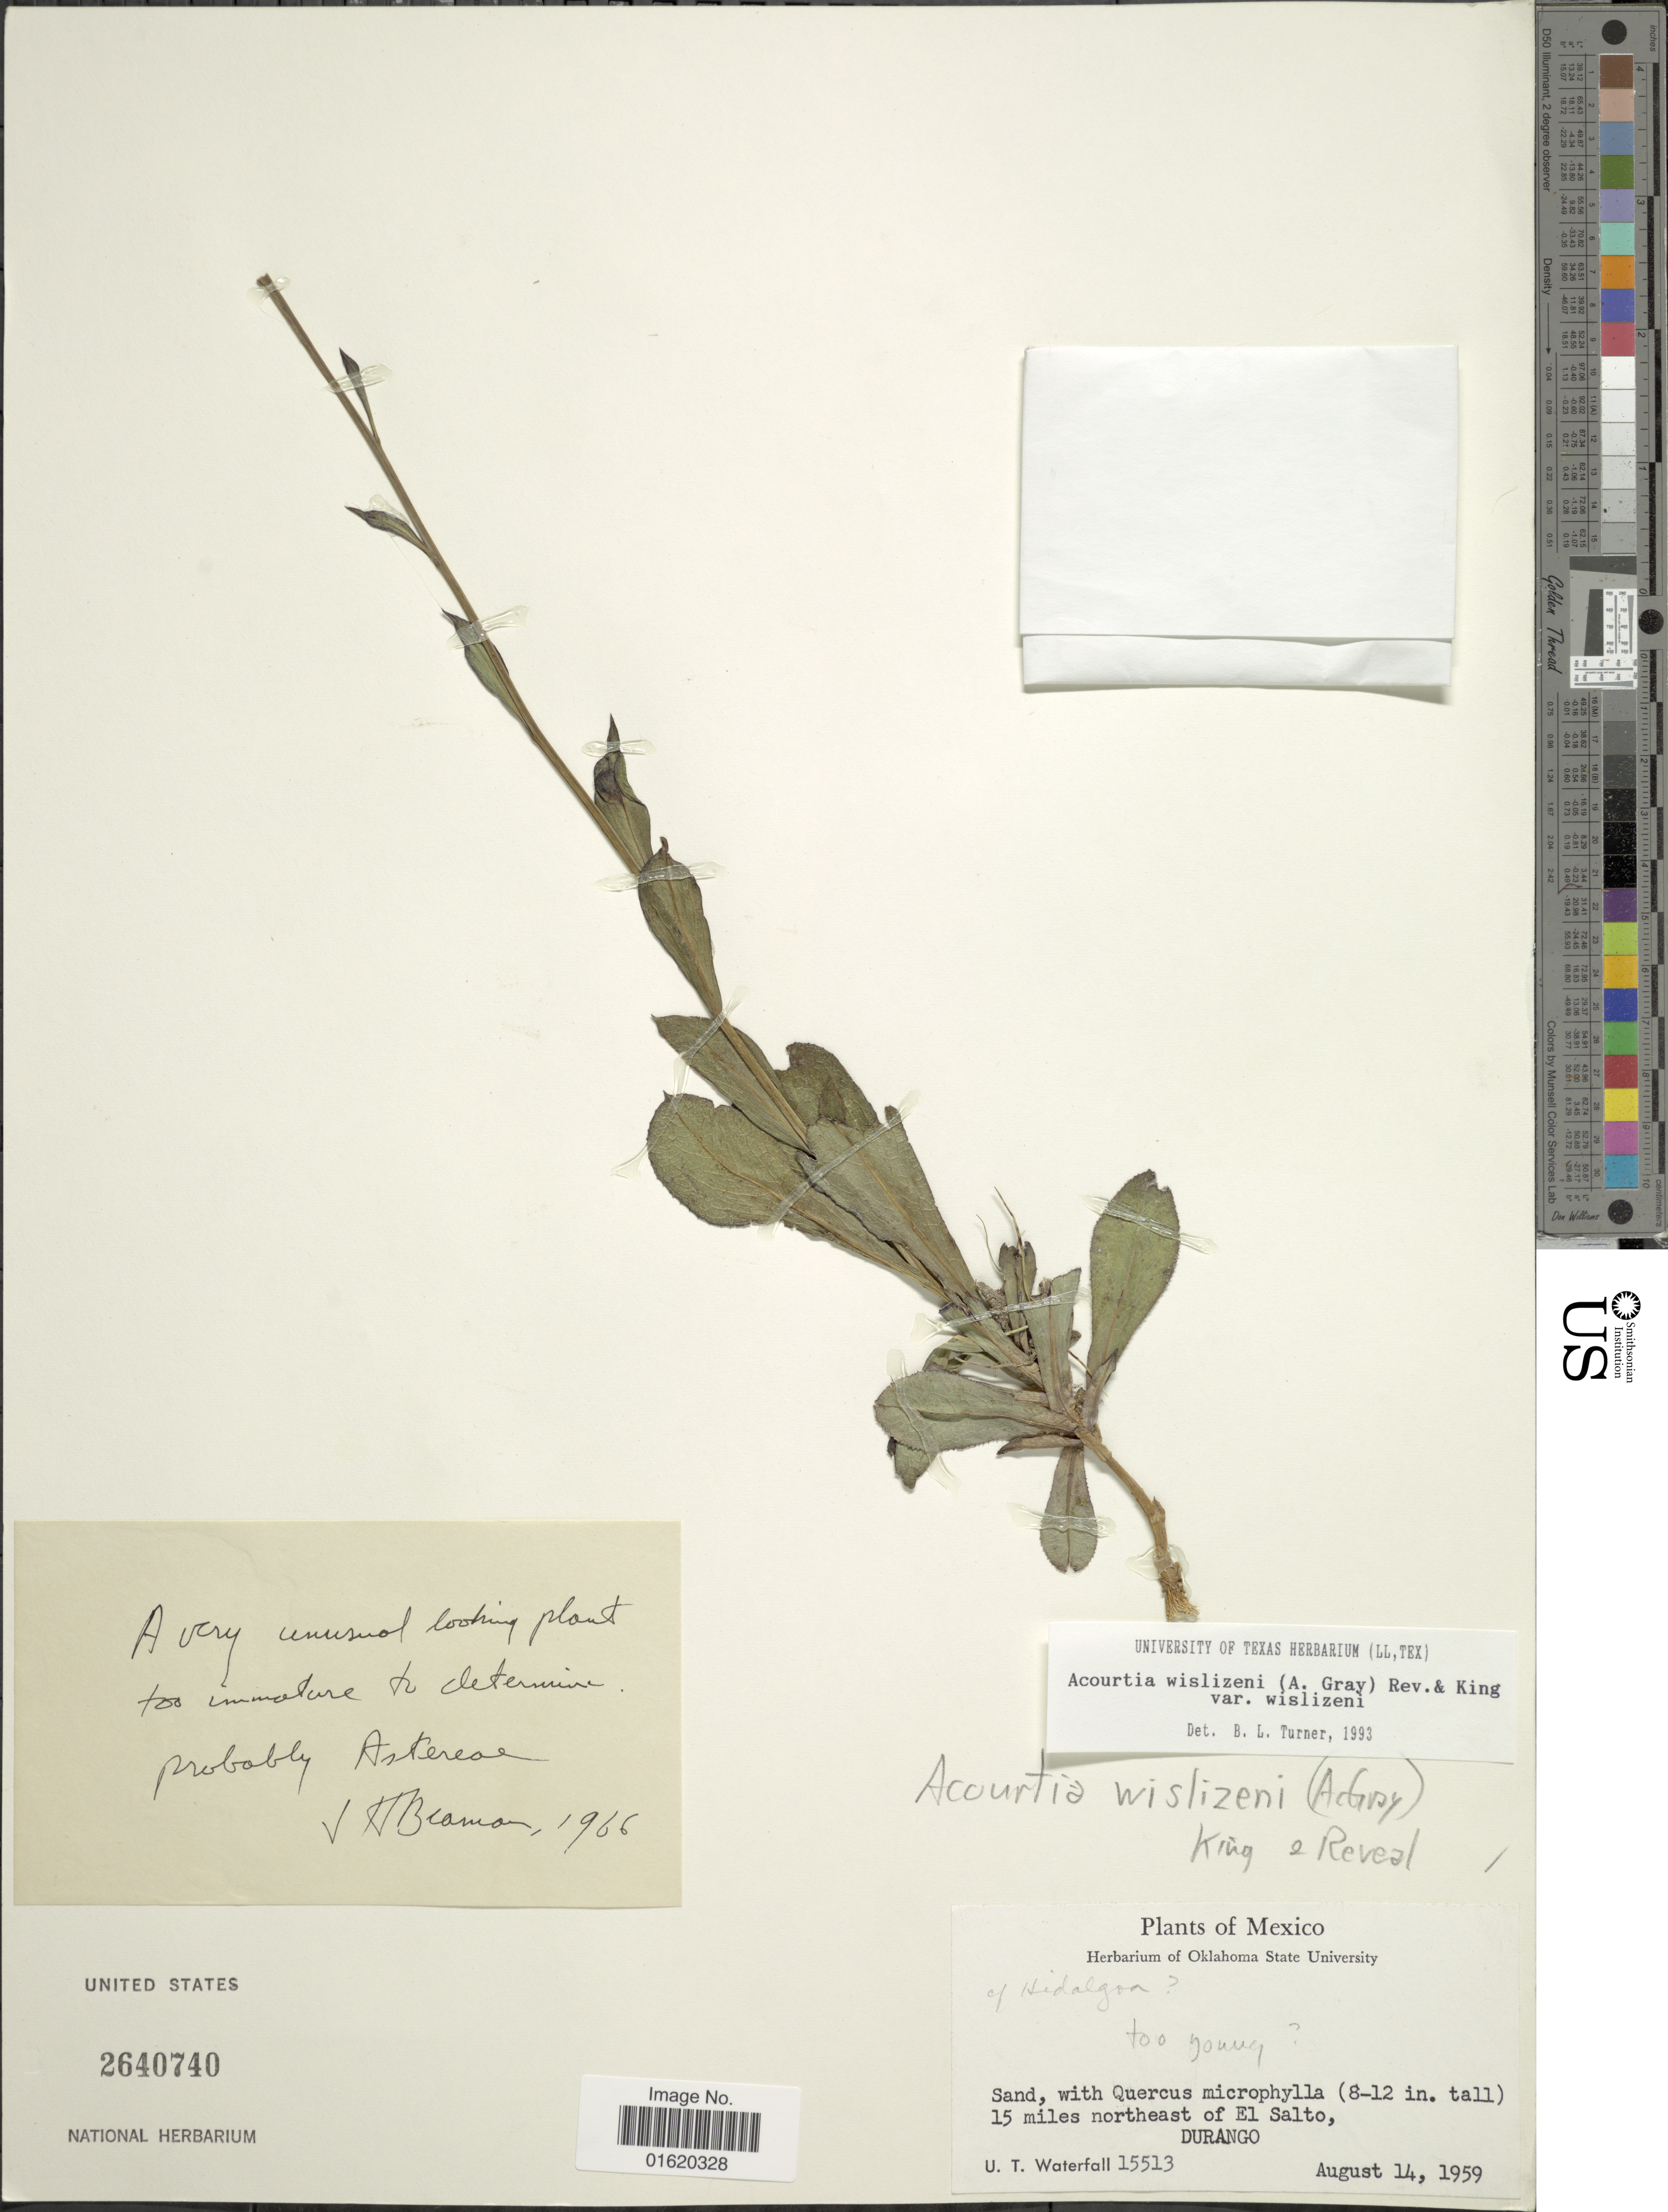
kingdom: Plantae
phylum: Tracheophyta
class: Magnoliopsida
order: Asterales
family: Asteraceae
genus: Acourtia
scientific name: Acourtia wislizenii var. wislizenii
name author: (A. Gray) Reveal & R.M. King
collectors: U. T. Waterfall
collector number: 15513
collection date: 1959-08-14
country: Mexico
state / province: Durango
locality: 15 miles northeast of El Salta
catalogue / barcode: US 2640740